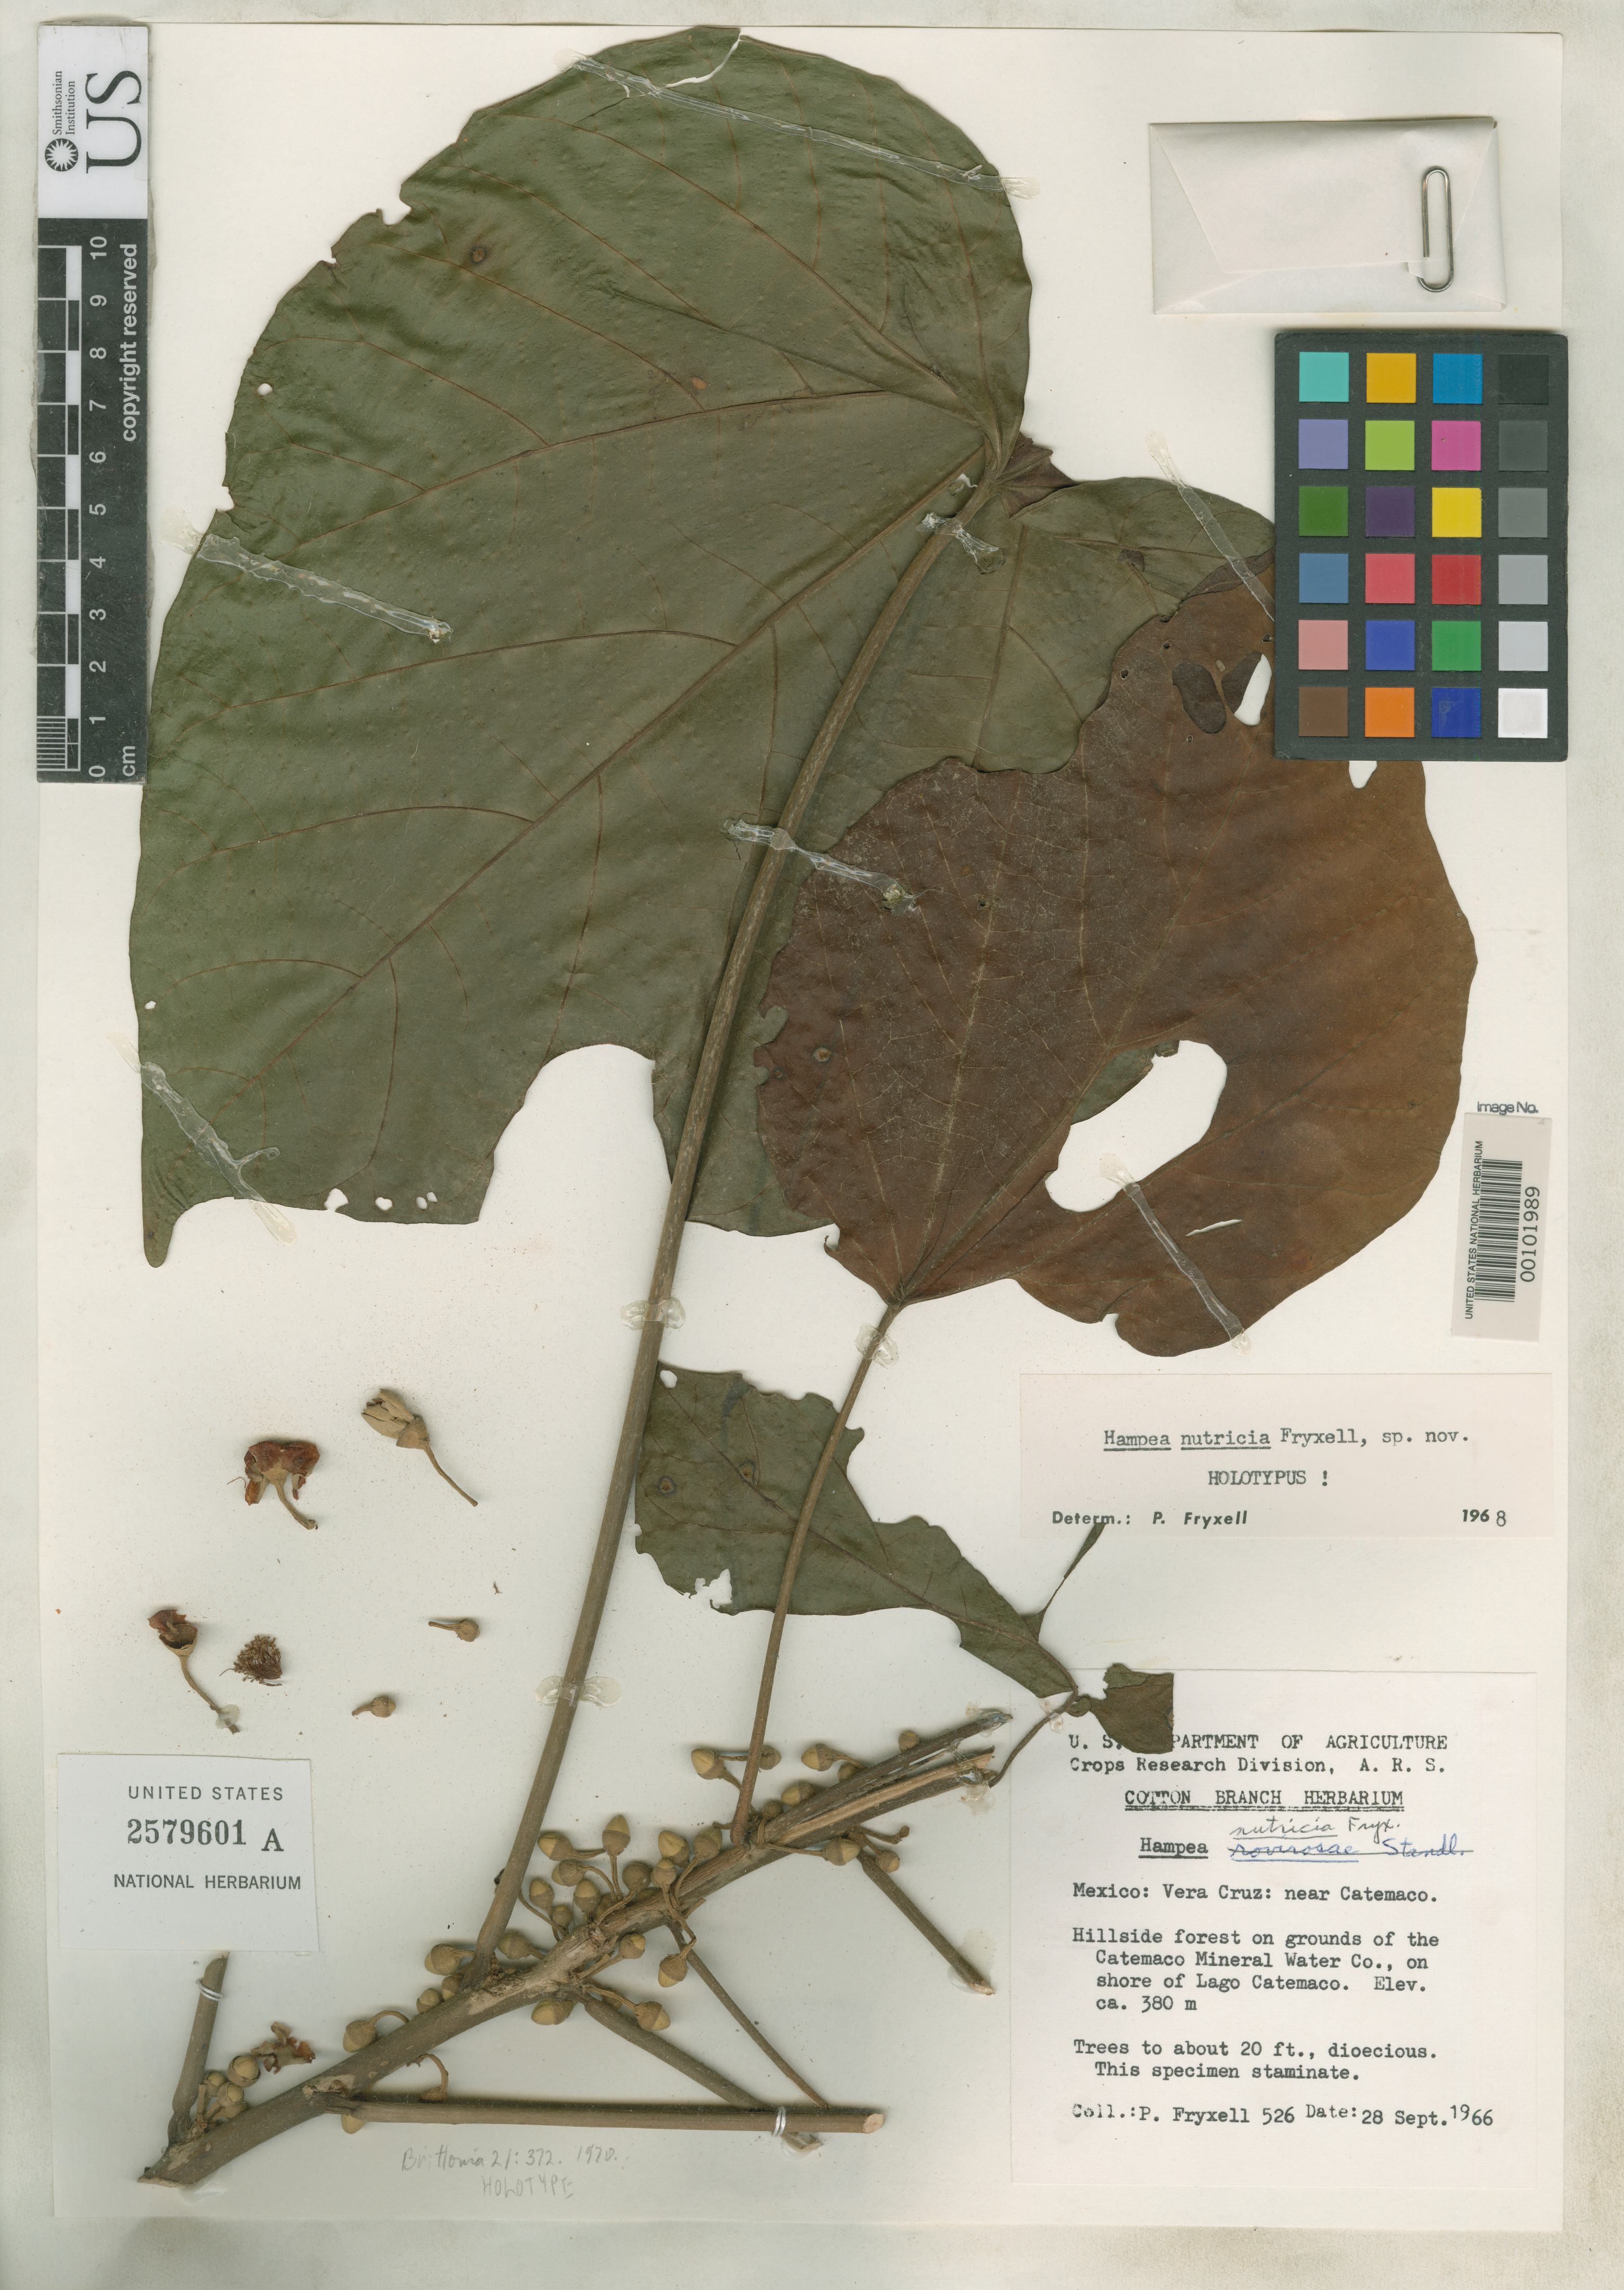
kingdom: Plantae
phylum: Tracheophyta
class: Magnoliopsida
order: Malvales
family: Malvaceae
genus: Hampea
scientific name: Hampea nutricia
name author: Fryxell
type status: Holotype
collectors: P. A. Fryxell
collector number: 526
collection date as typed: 28 Sep 1966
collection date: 1966-09-28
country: Mexico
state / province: Veracruz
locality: Near Catemaco, Lago Catemaco.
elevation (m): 380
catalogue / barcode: US 2579601A